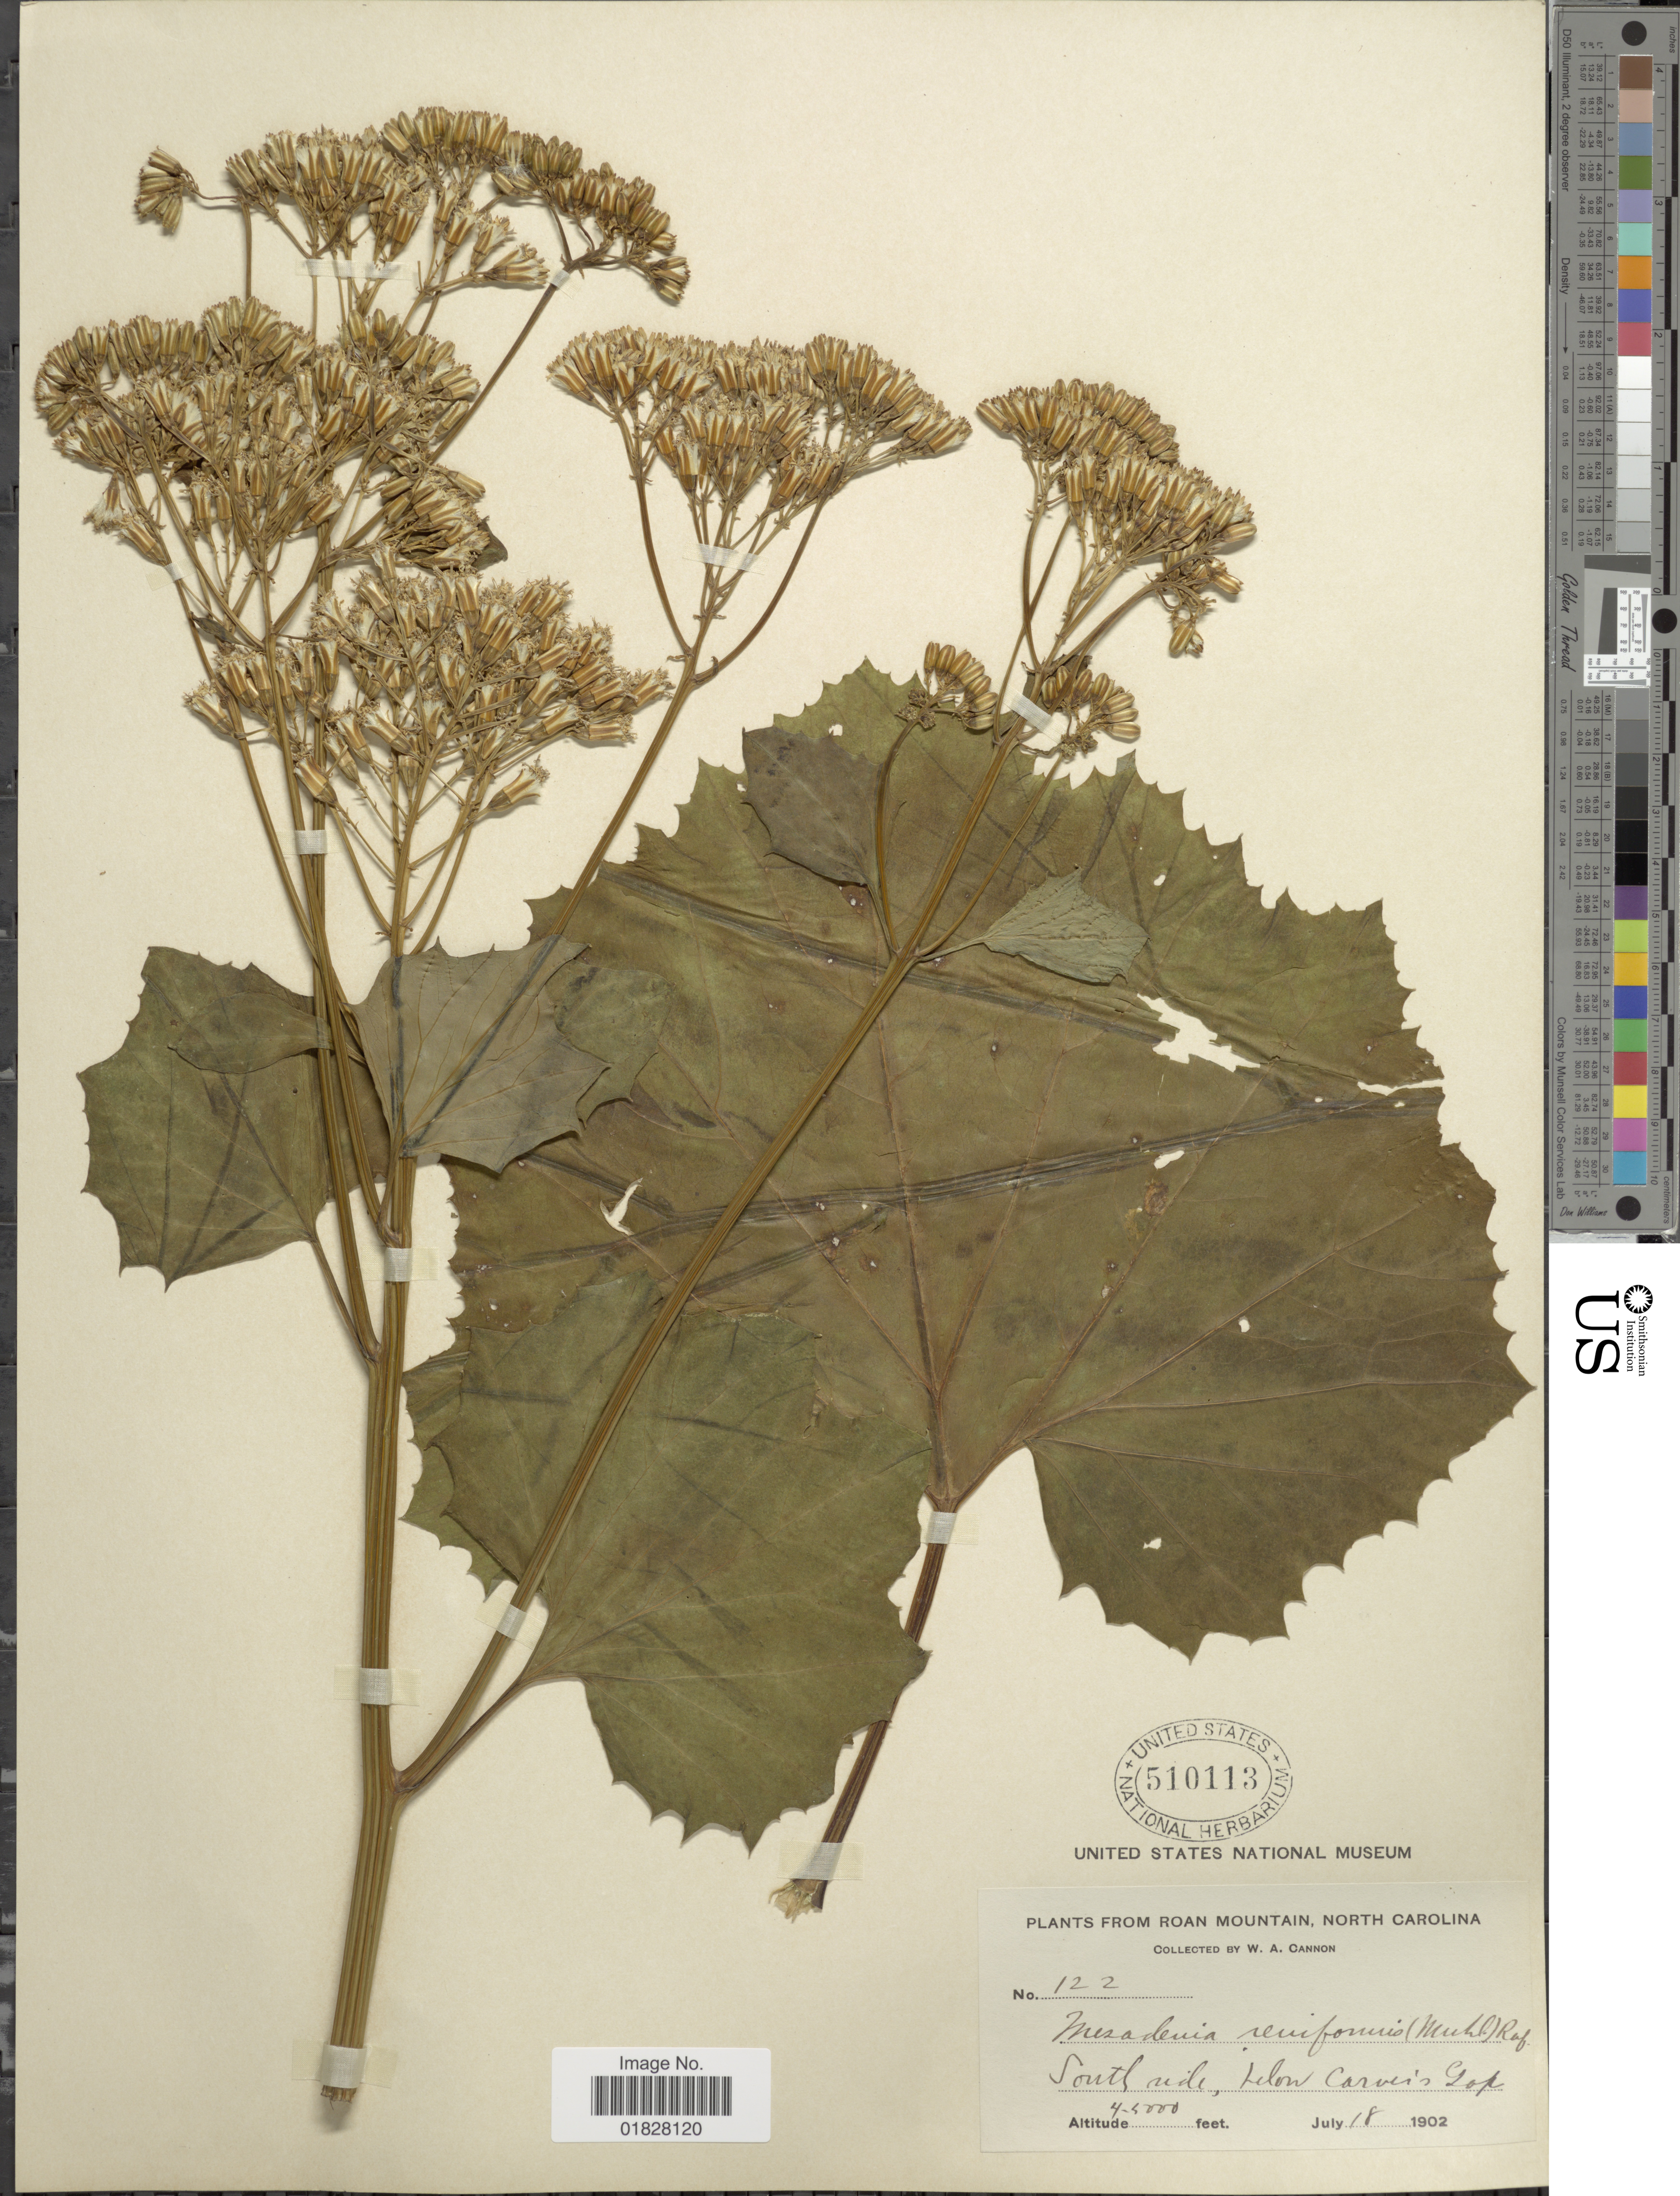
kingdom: Plantae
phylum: Tracheophyta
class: Magnoliopsida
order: Asterales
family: Asteraceae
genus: Arnoglossum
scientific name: Arnoglossum reniforme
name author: (Hook.) H. Rob.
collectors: W. Cannon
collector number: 122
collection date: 1902-07-18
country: United States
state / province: North Carolina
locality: Roan Mountain, North Carolina. South side, Lelon Carver's Gap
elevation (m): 1219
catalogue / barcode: US 510113